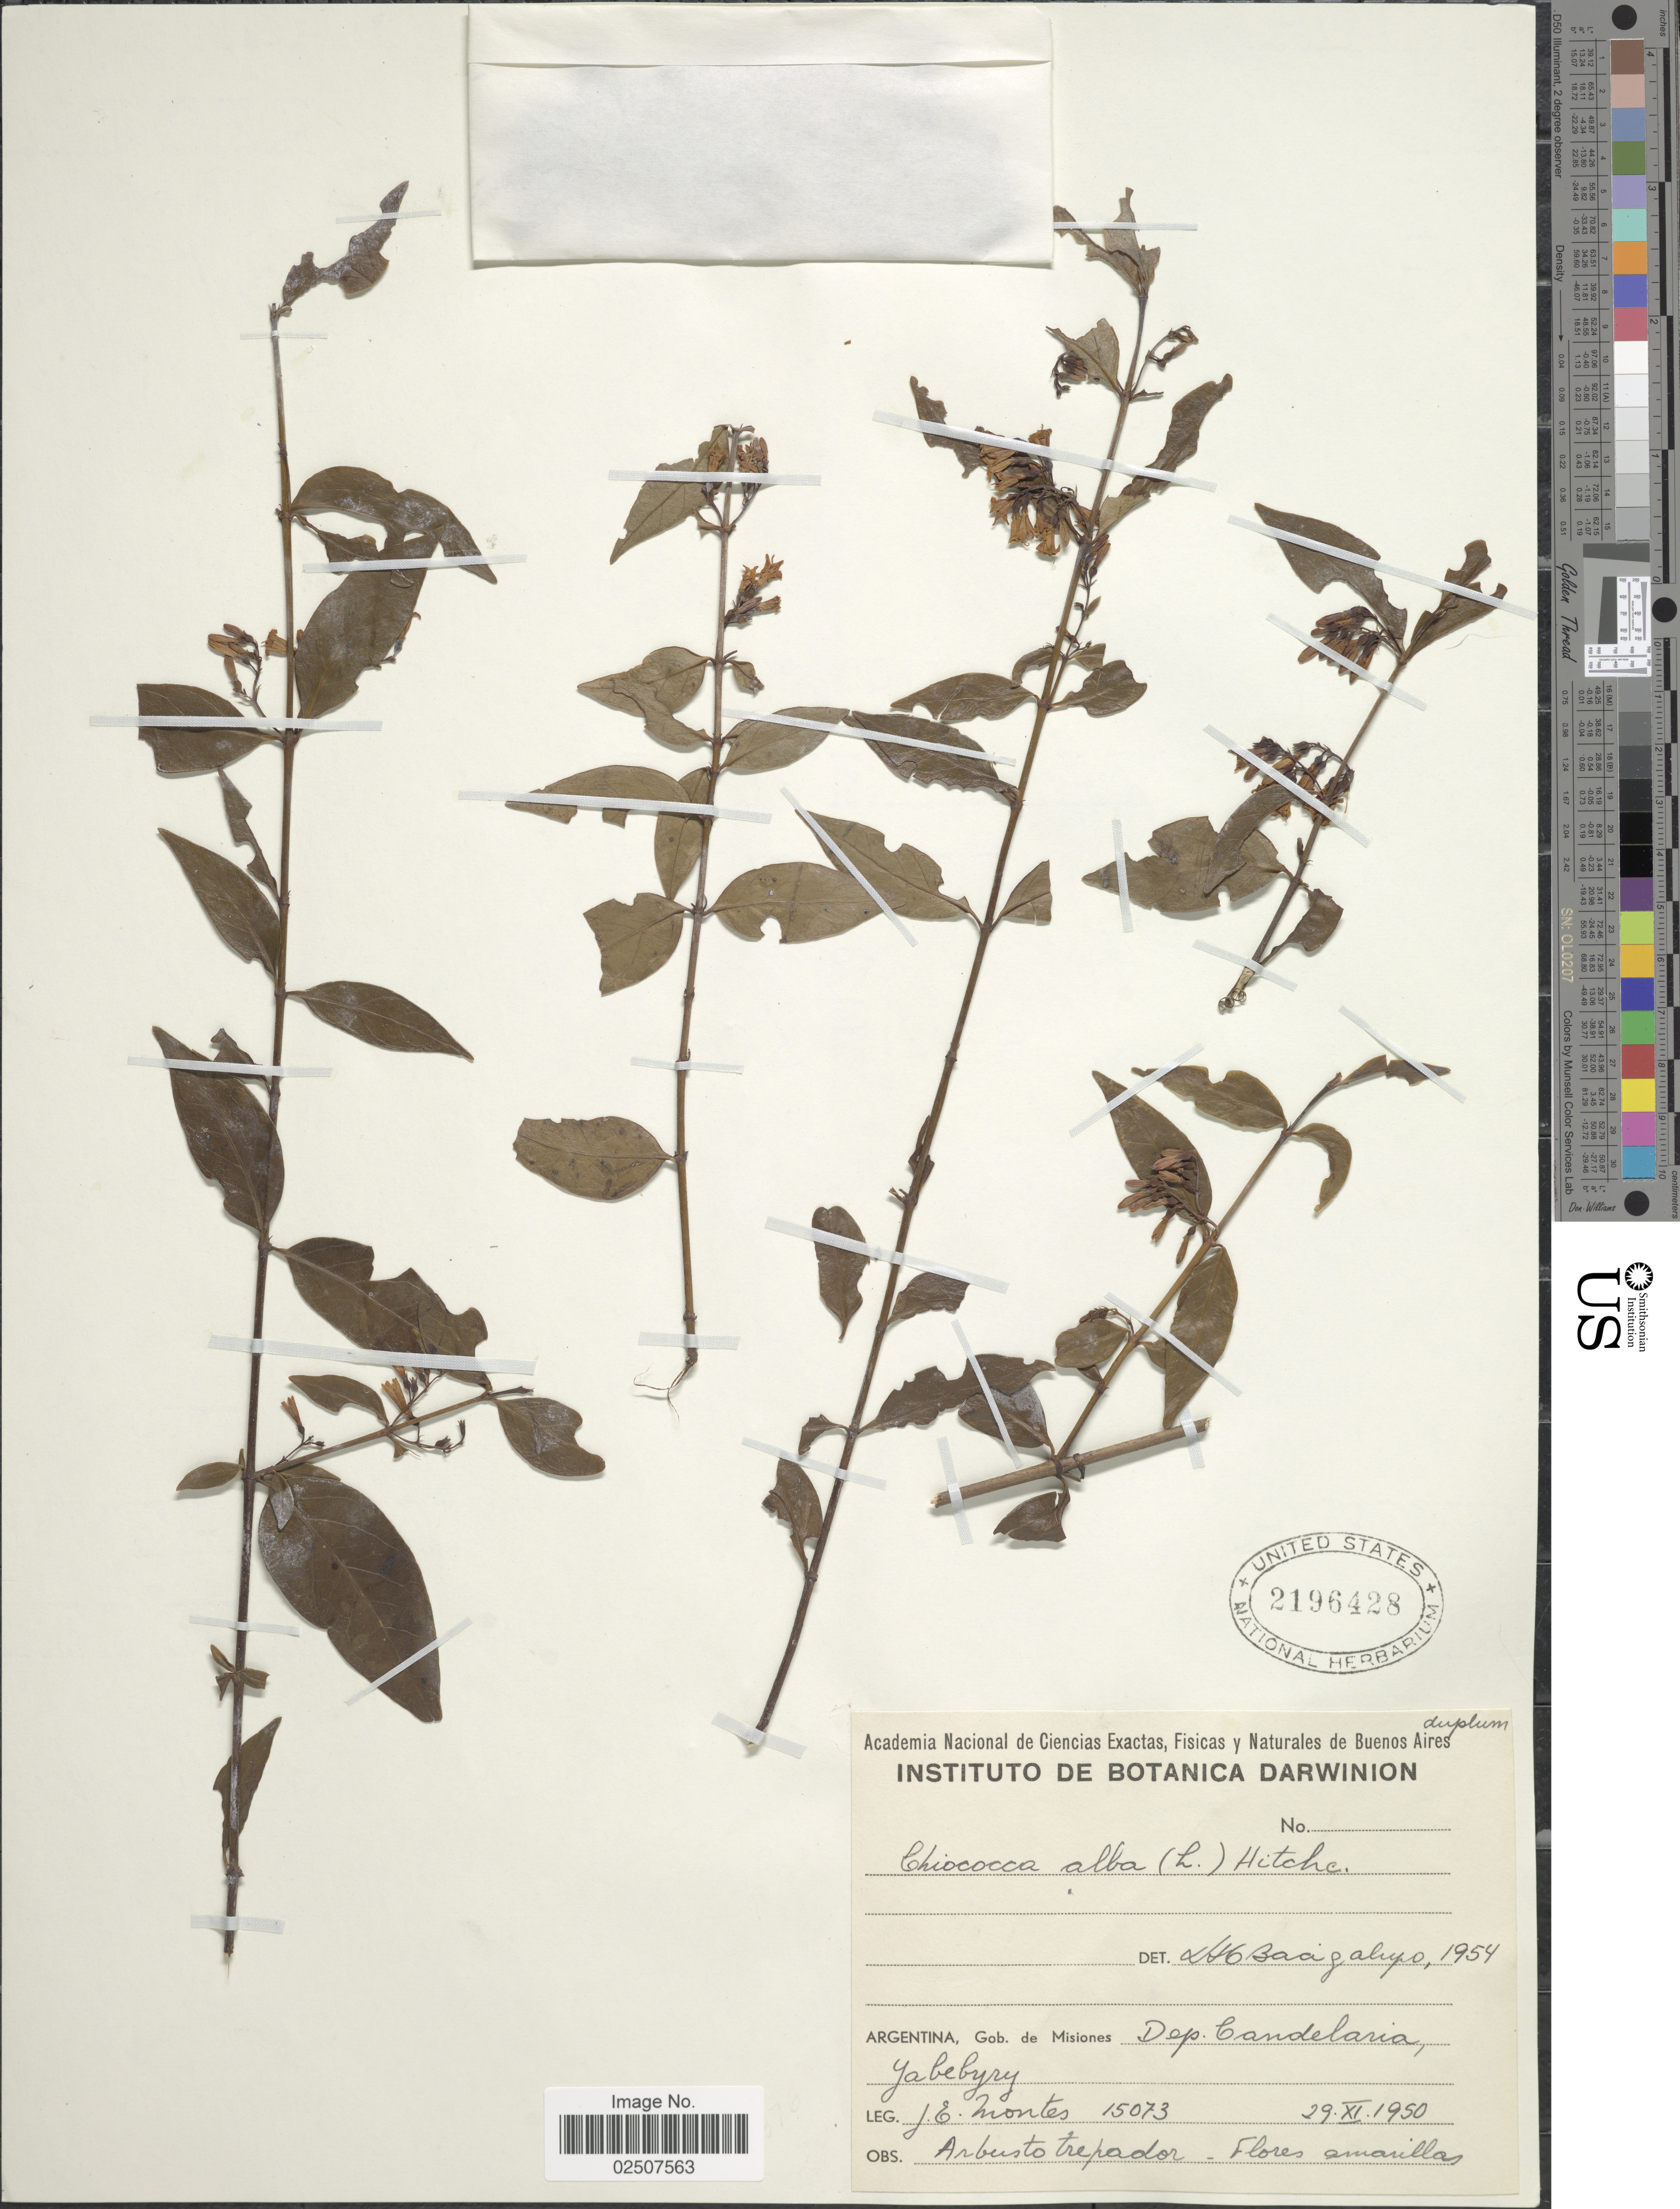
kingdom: Plantae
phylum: Tracheophyta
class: Magnoliopsida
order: Gentianales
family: Rubiaceae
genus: Chiococca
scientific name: Chiococca alba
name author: (L.) Hitchc.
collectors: J. E. Montes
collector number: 15073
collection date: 1950-11-29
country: Paraguay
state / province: Misiones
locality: Gob. de Misiones. Dep. Candelaria, Yabebyry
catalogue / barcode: US 2196428